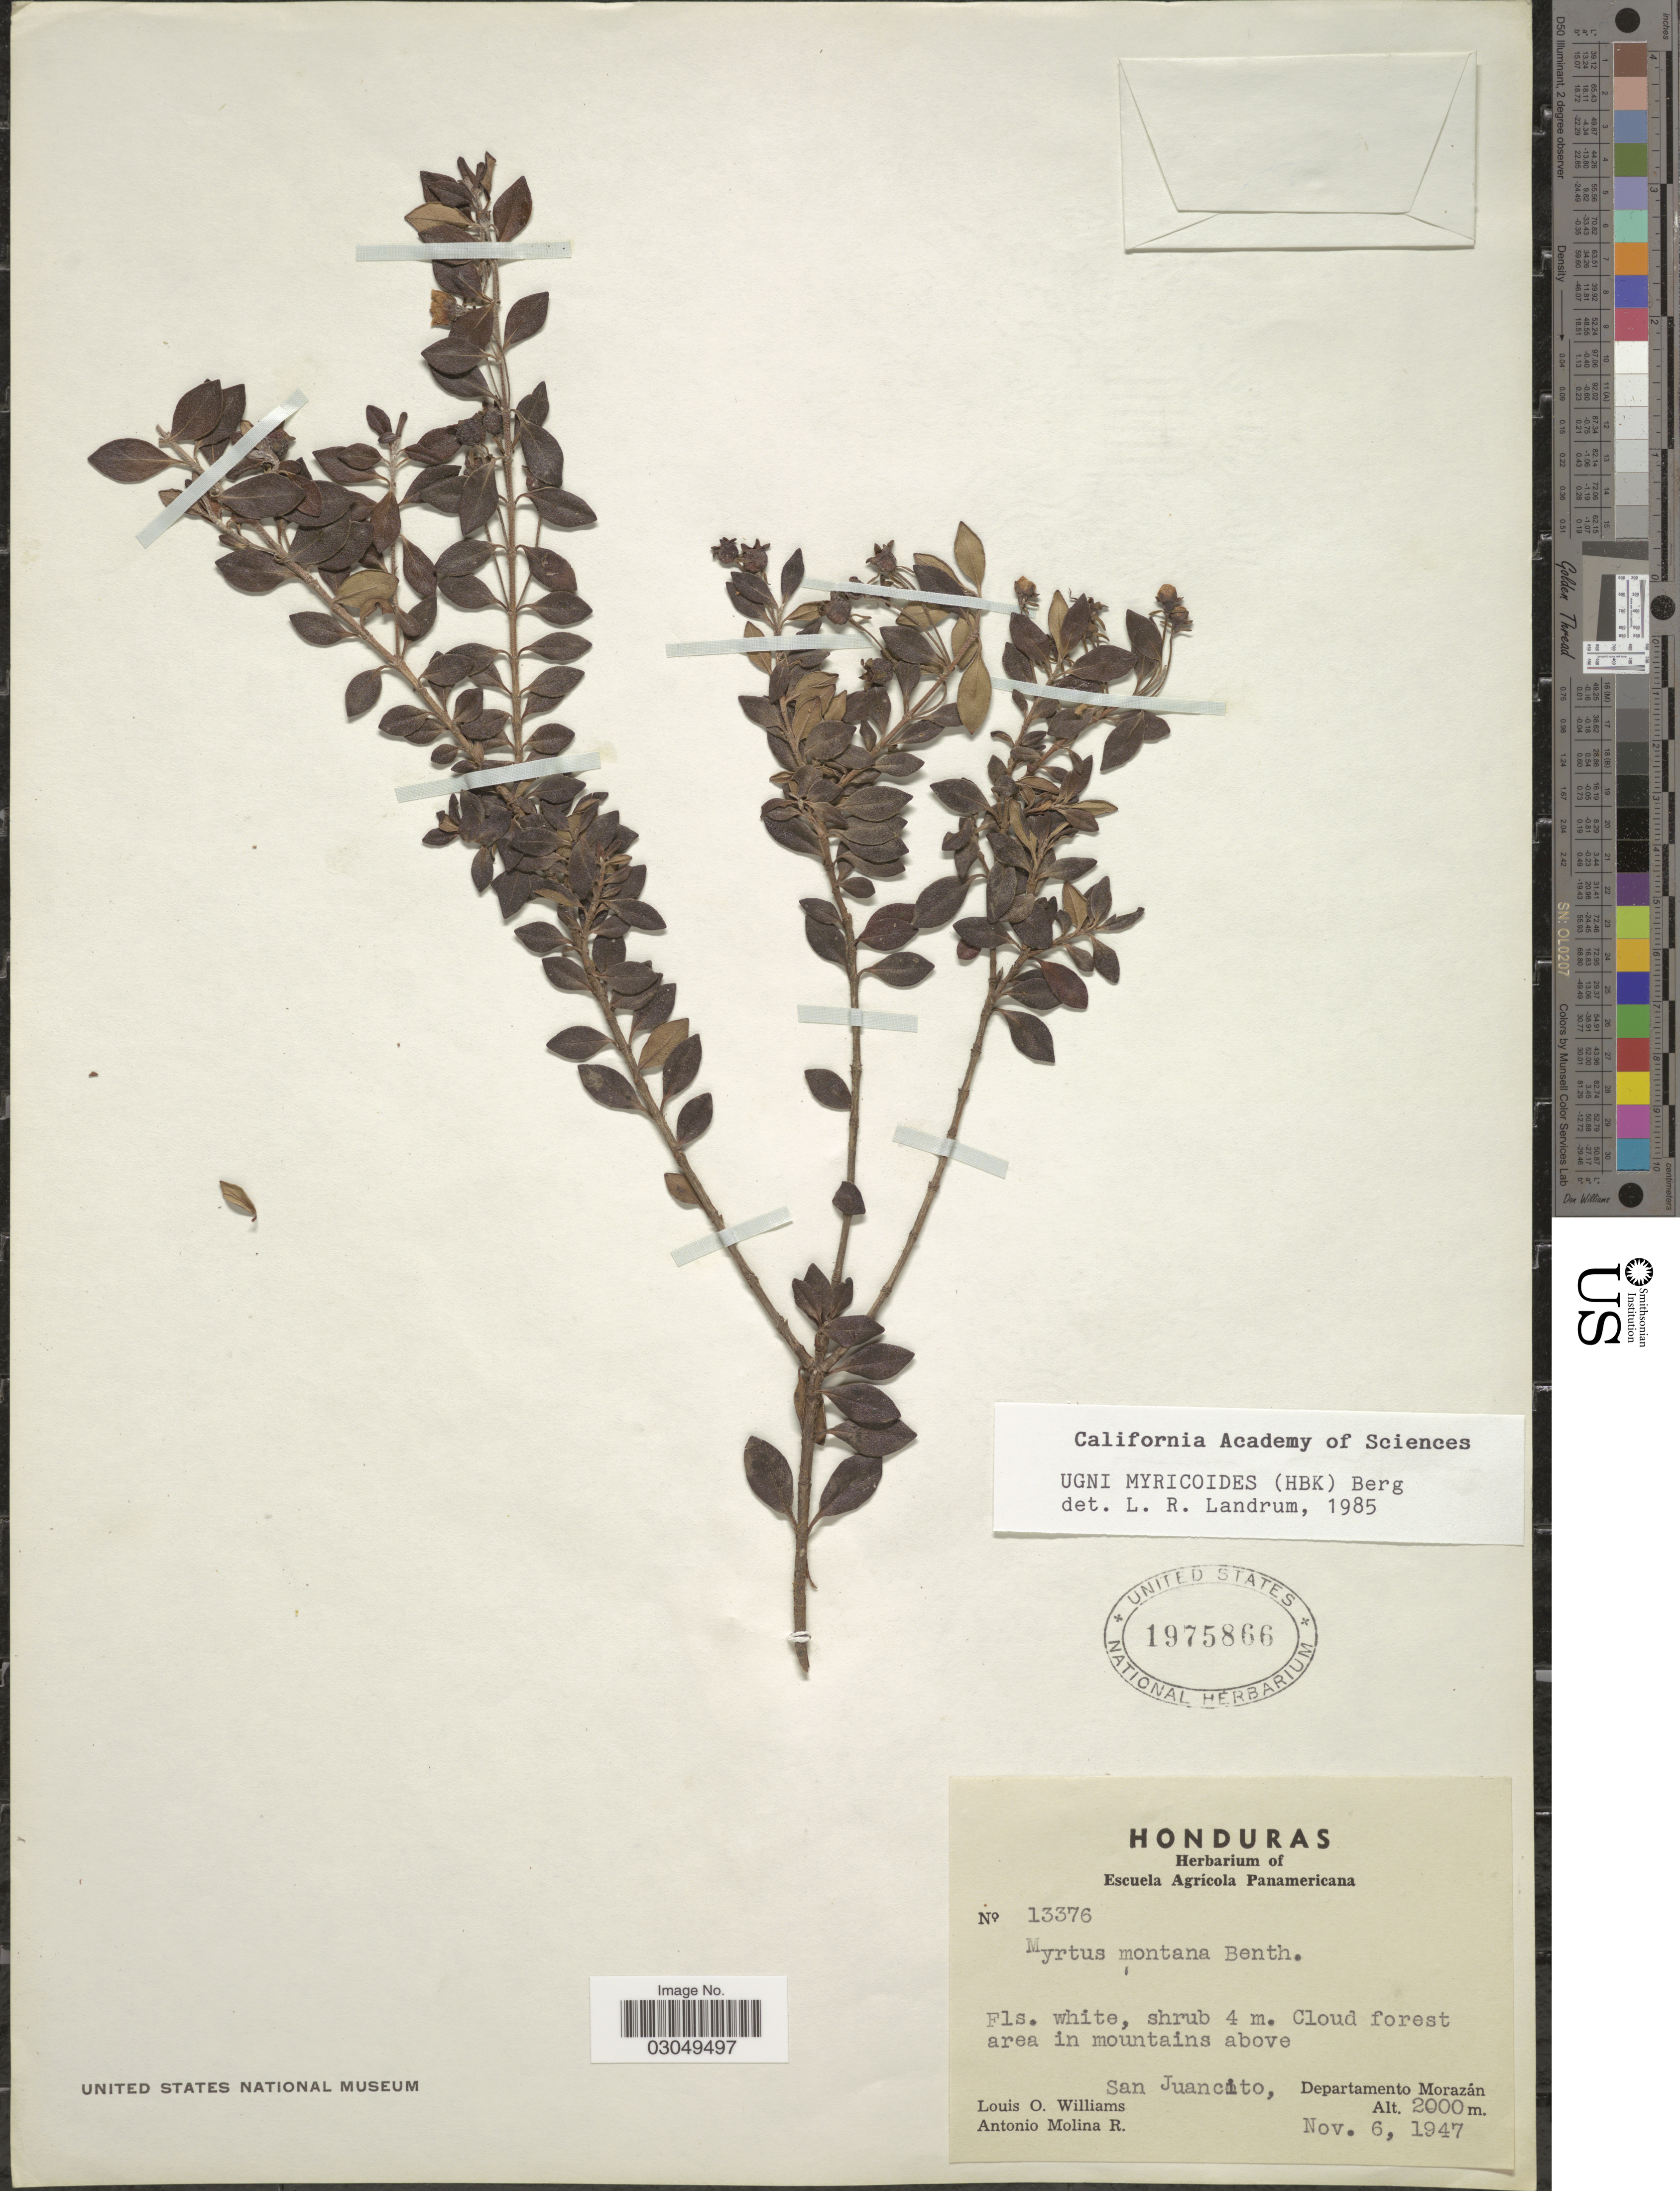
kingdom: Plantae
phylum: Tracheophyta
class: Magnoliopsida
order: Myrtales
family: Myrtaceae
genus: Ugni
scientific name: Ugni myricoides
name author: (Kunth) O. Berg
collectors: L. O. Williams & A. Molina R.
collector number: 13376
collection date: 1947-11-06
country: Honduras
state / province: Fco. Morazán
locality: Cloud forest area in mountains above San Juancito, Departamento Morazán.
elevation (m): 2000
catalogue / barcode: US 1975866